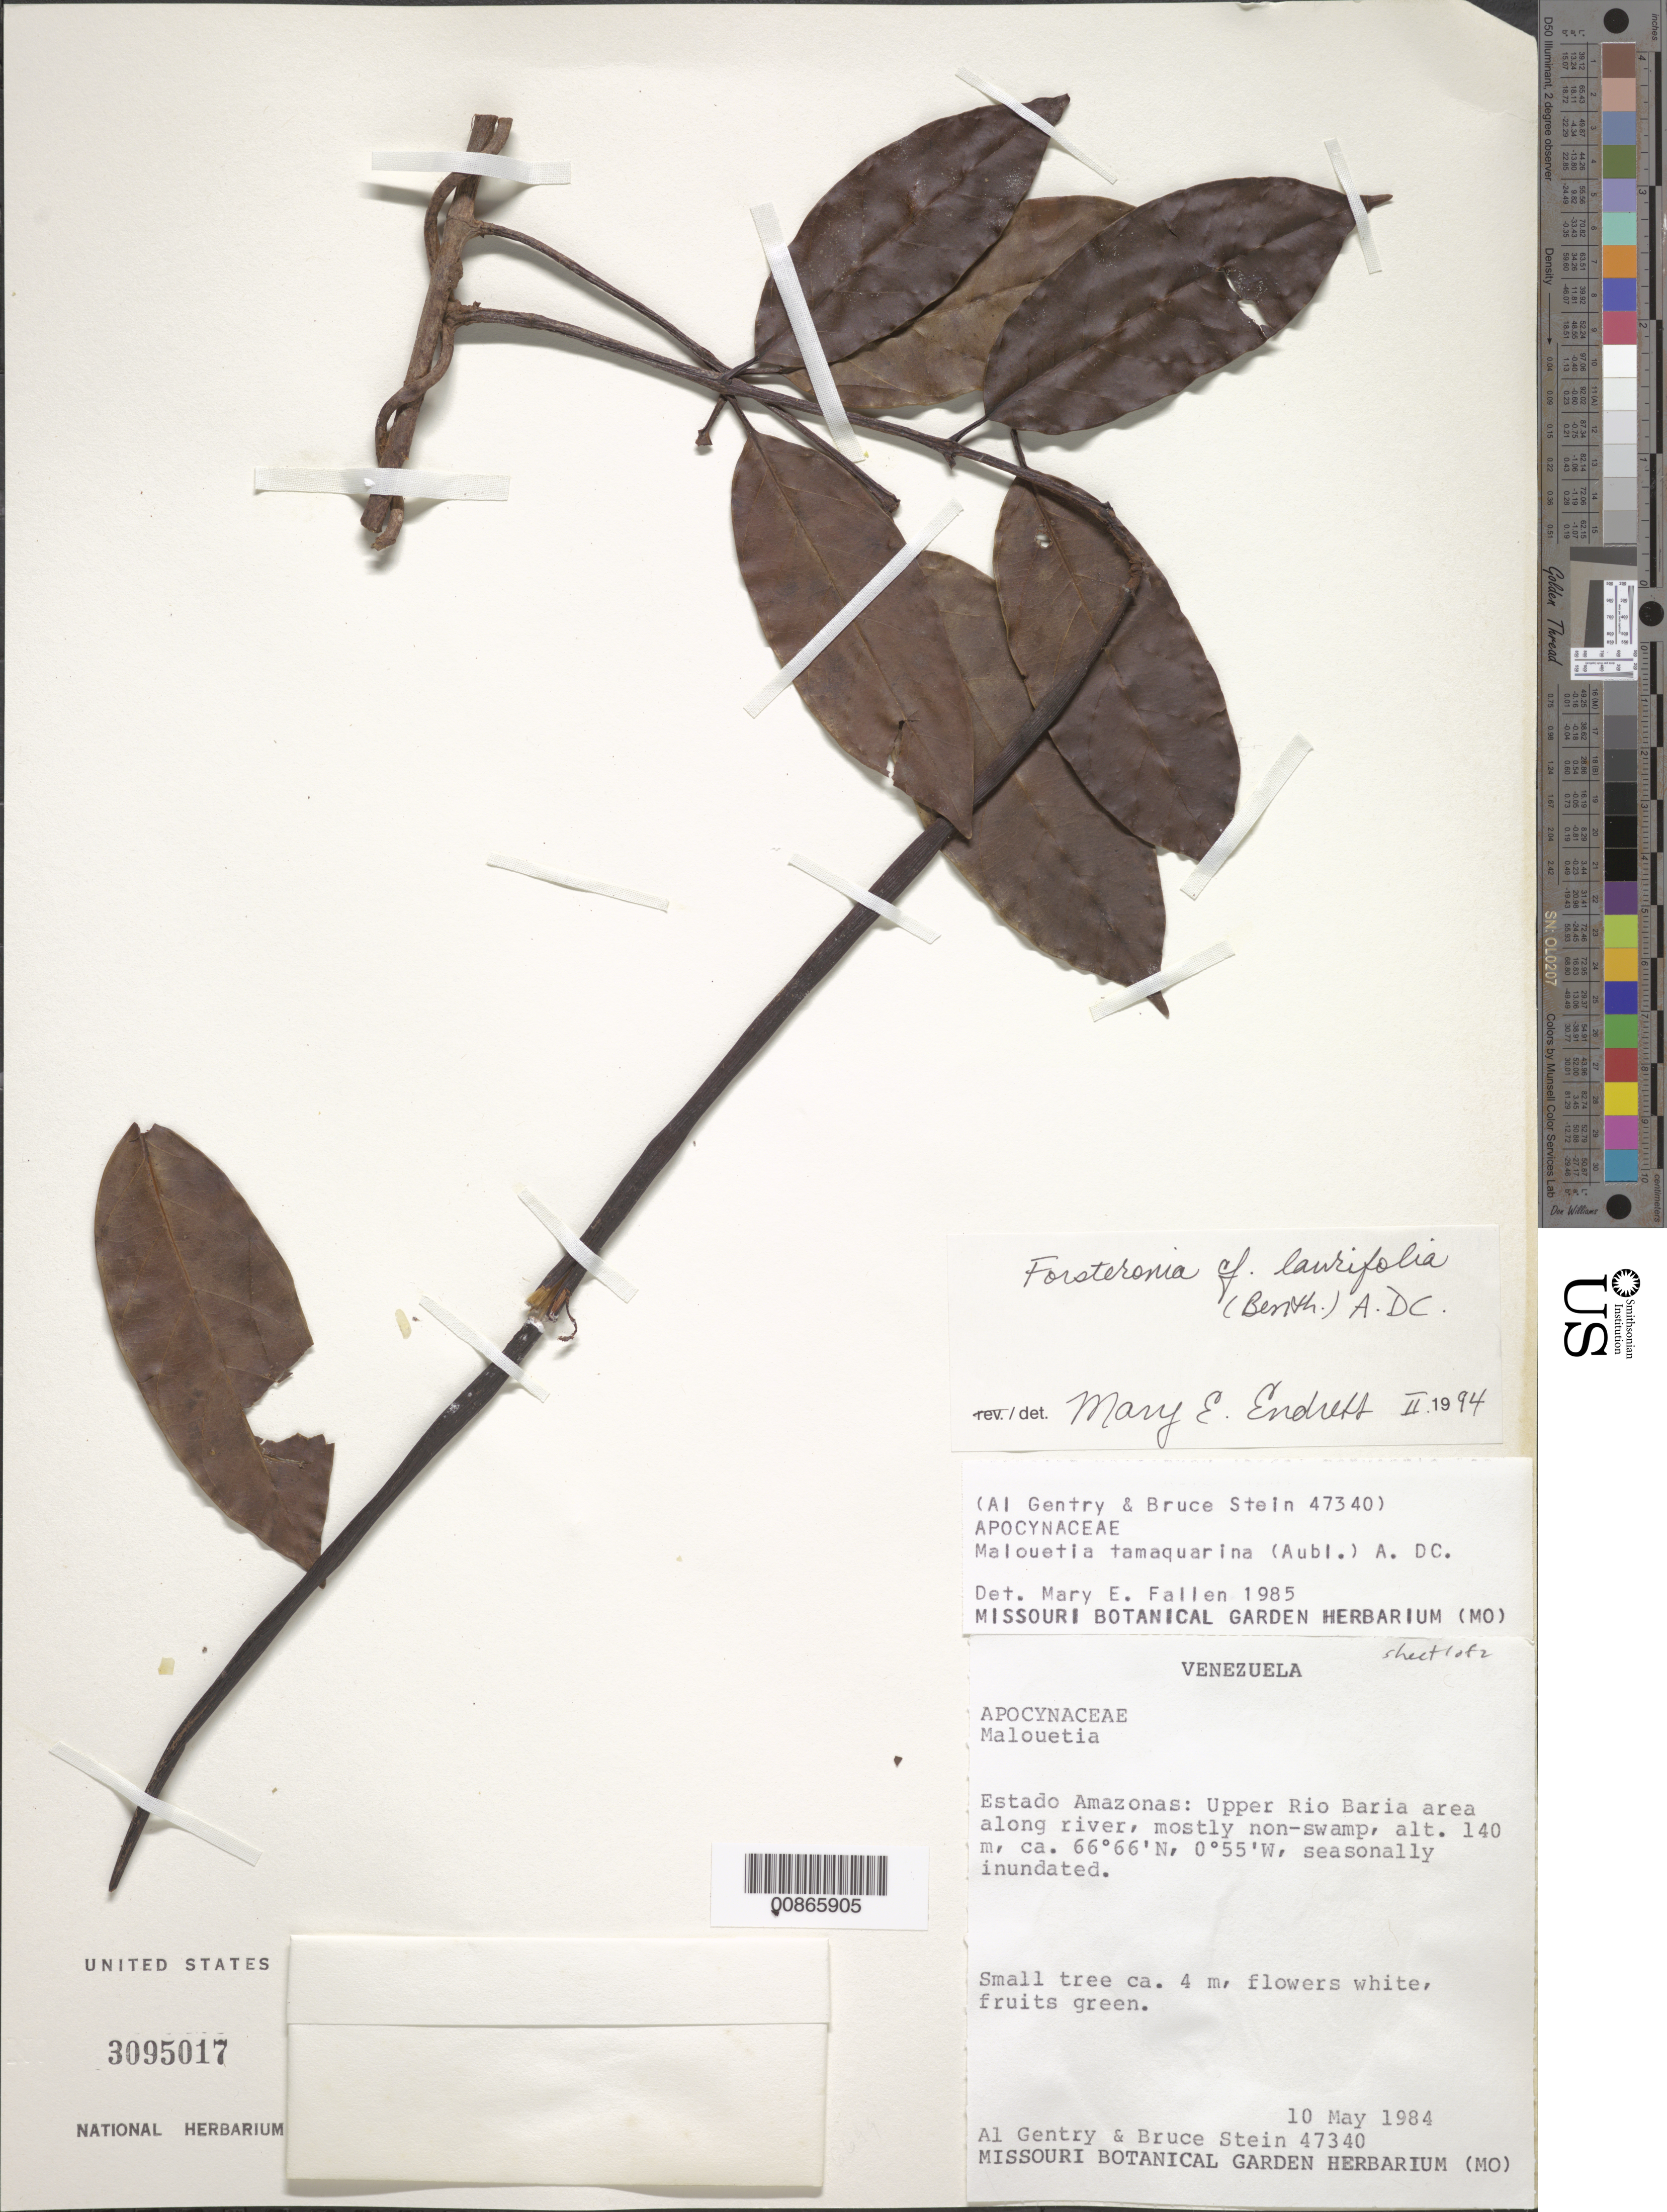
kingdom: Plantae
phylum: Tracheophyta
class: Magnoliopsida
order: Gentianales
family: Apocynaceae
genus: Forsteronia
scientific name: Forsteronia laurifolia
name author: (Benth.) A. DC.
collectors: A. H. Gentry & B. A. Stein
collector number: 47340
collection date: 1984-05-10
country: Venezuela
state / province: Amazonas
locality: Estado Amazonas: Upper Rio Baria area along river, mostly non-swamp.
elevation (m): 140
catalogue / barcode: US 3095017